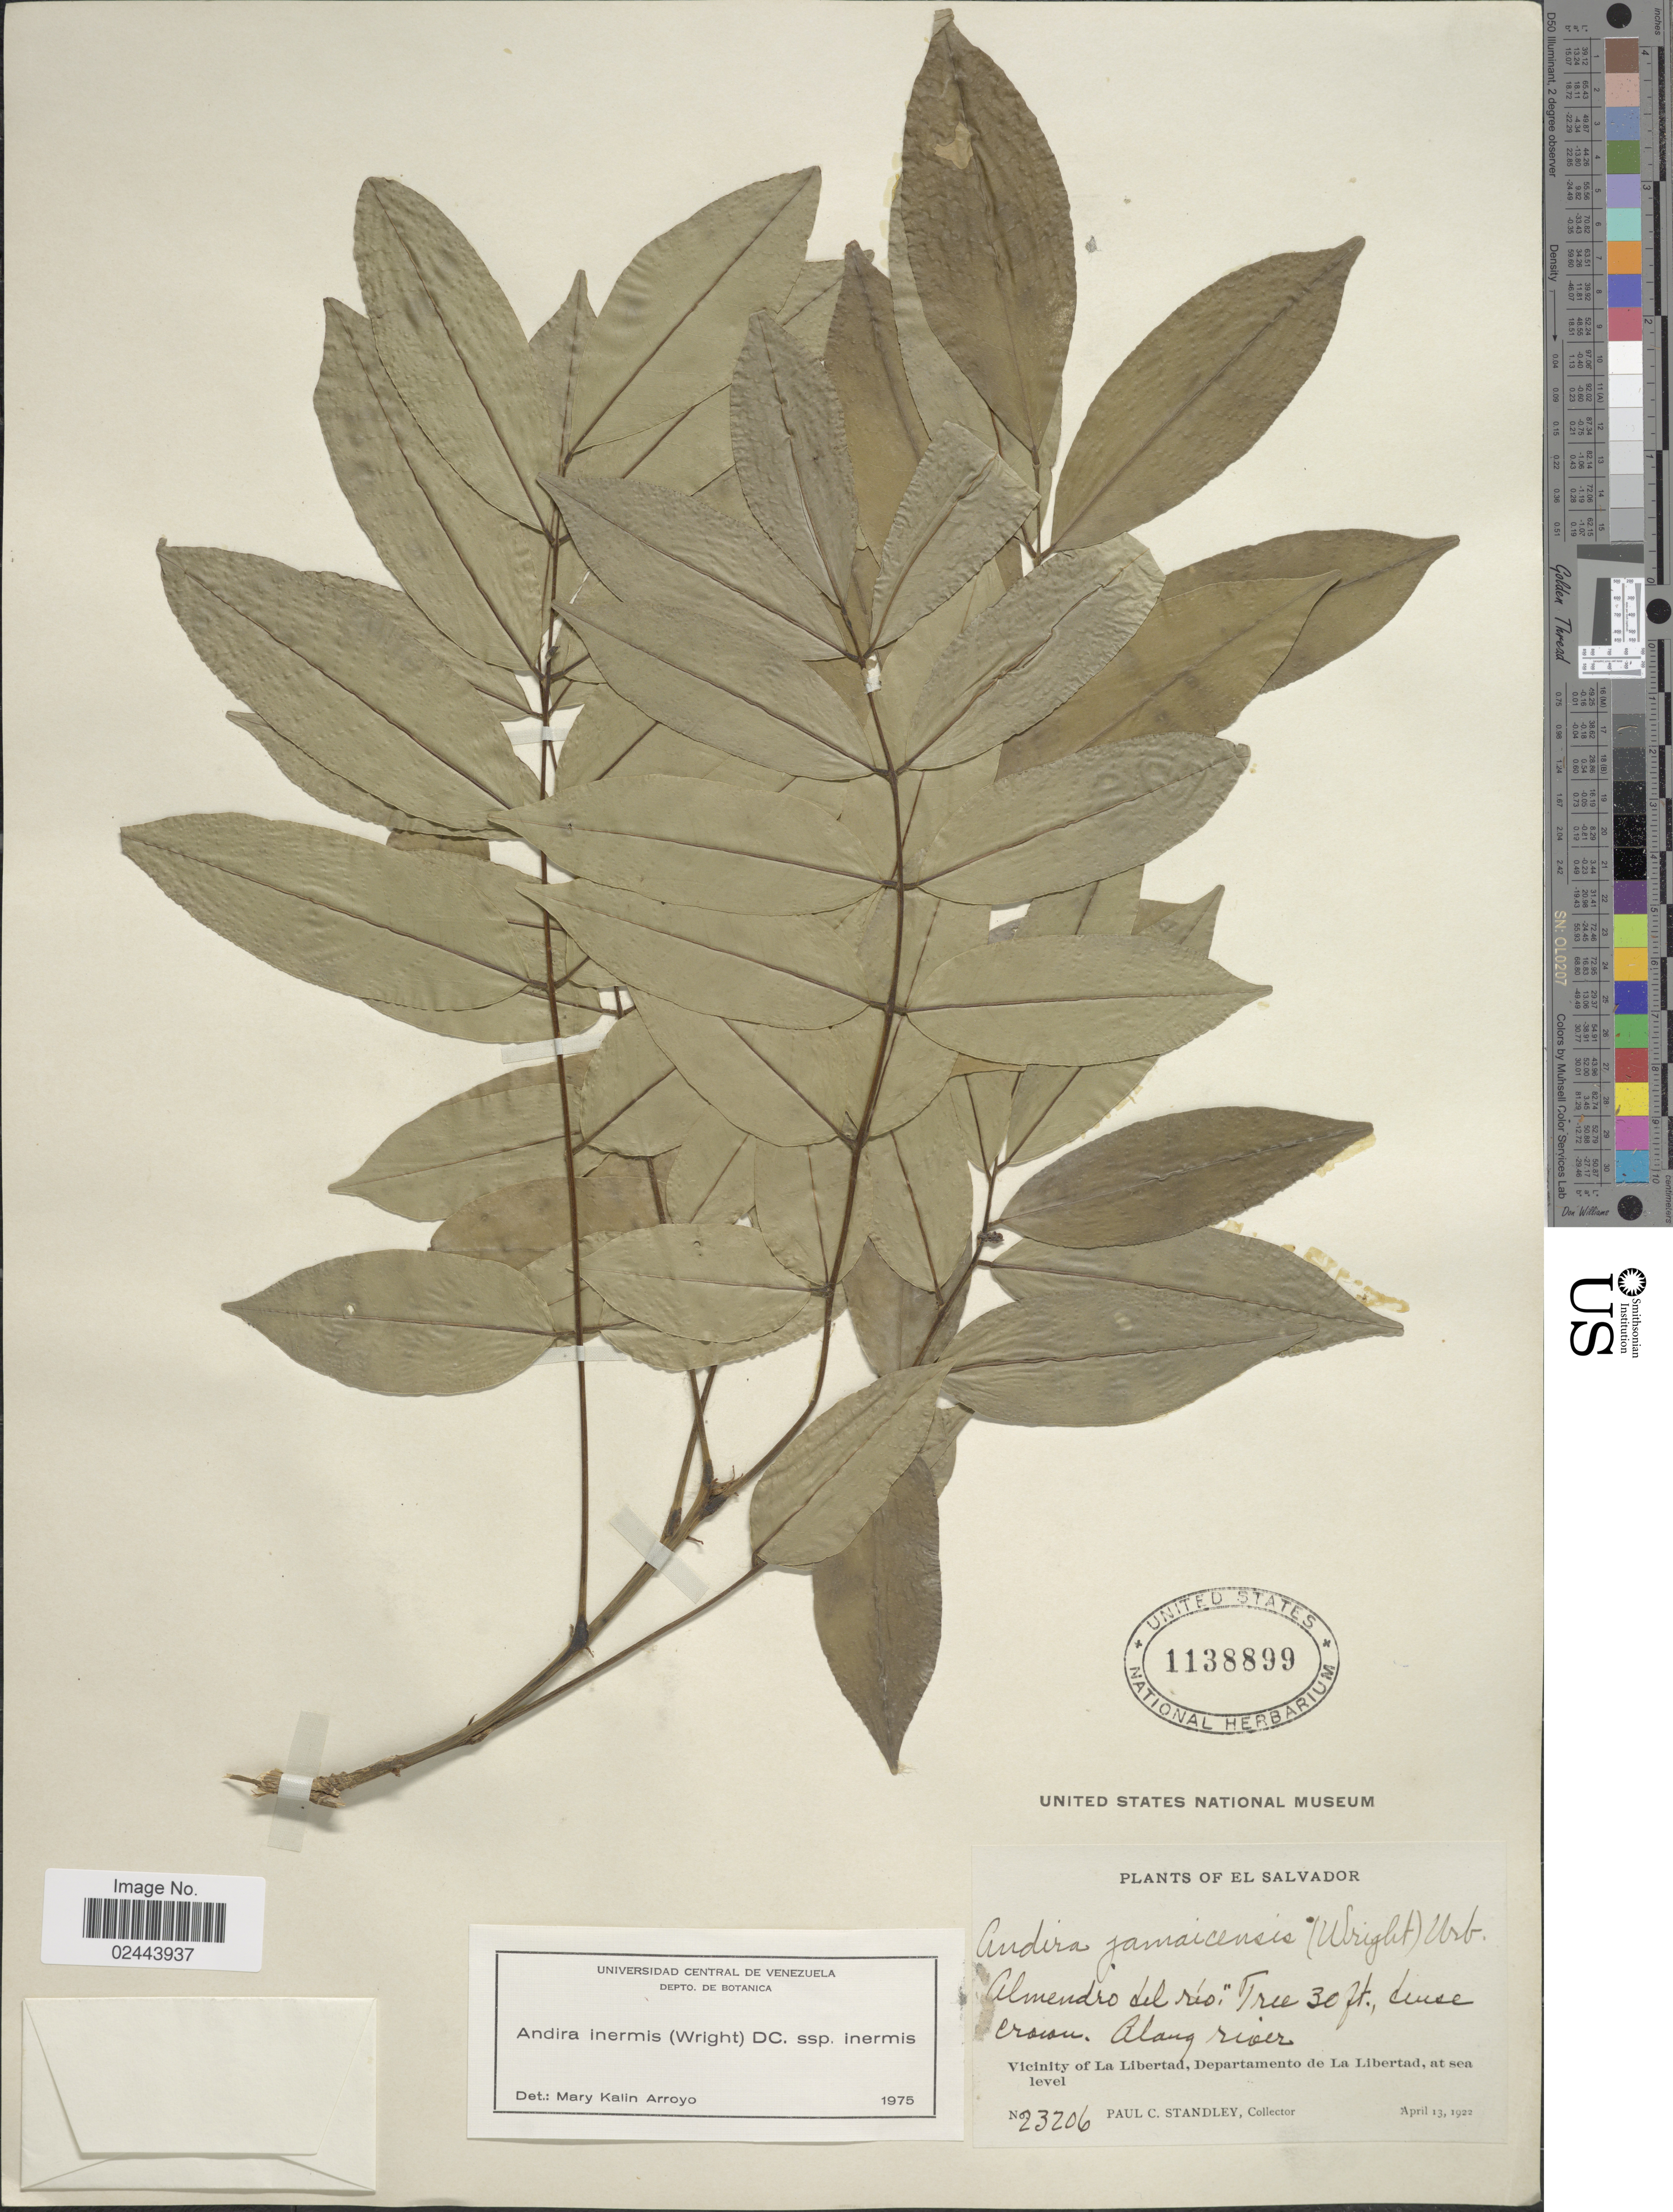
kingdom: Plantae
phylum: Tracheophyta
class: Magnoliopsida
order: Fabales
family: Fabaceae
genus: Andira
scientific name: Andira inermis subsp. inermis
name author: (W. Wright) Kunth ex DC.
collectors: P. C. Standley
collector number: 23206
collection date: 1922-04-13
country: El Salvador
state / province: La Libertad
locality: Along river, Vicinity of La Libertad, Departamento de La Libertad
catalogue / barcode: US 1138899